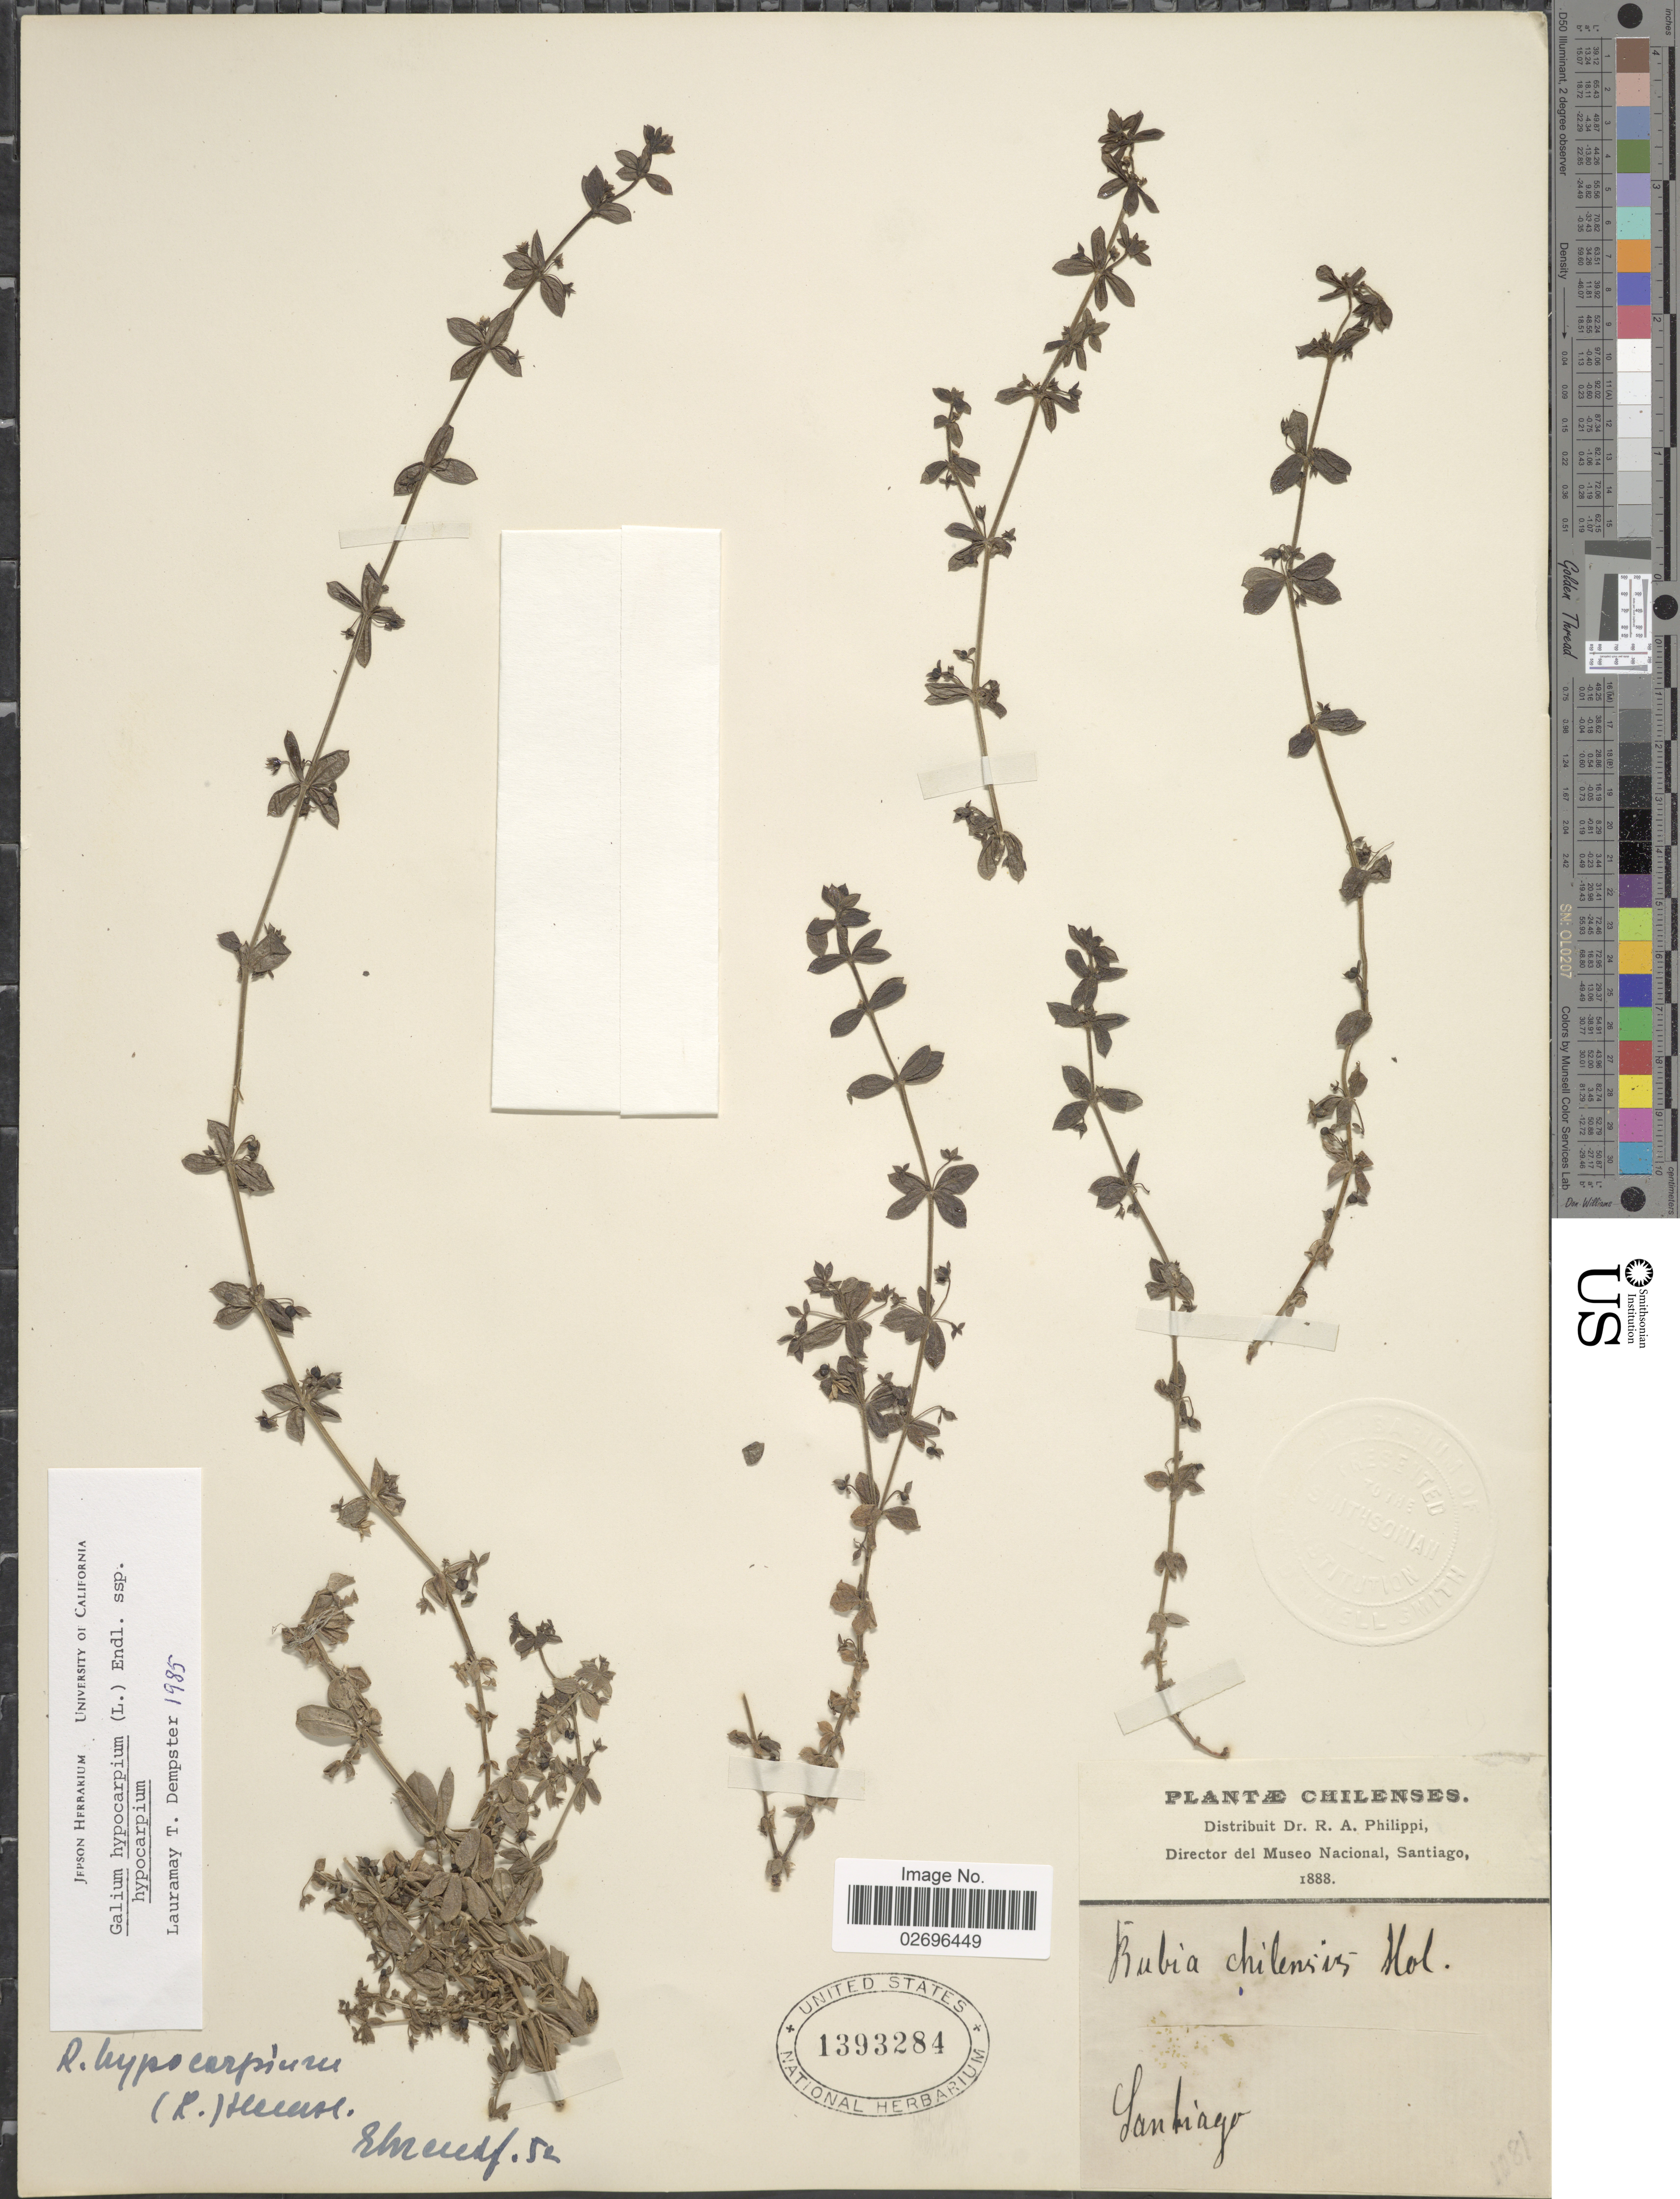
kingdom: Plantae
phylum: Tracheophyta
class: Magnoliopsida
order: Gentianales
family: Rubiaceae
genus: Galium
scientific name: Galium hypocarpium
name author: (L.) Endl. ex Griseb.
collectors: R. A. Philippi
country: Chile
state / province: Región Metropolitana (RM)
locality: Santiago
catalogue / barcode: US 1393284